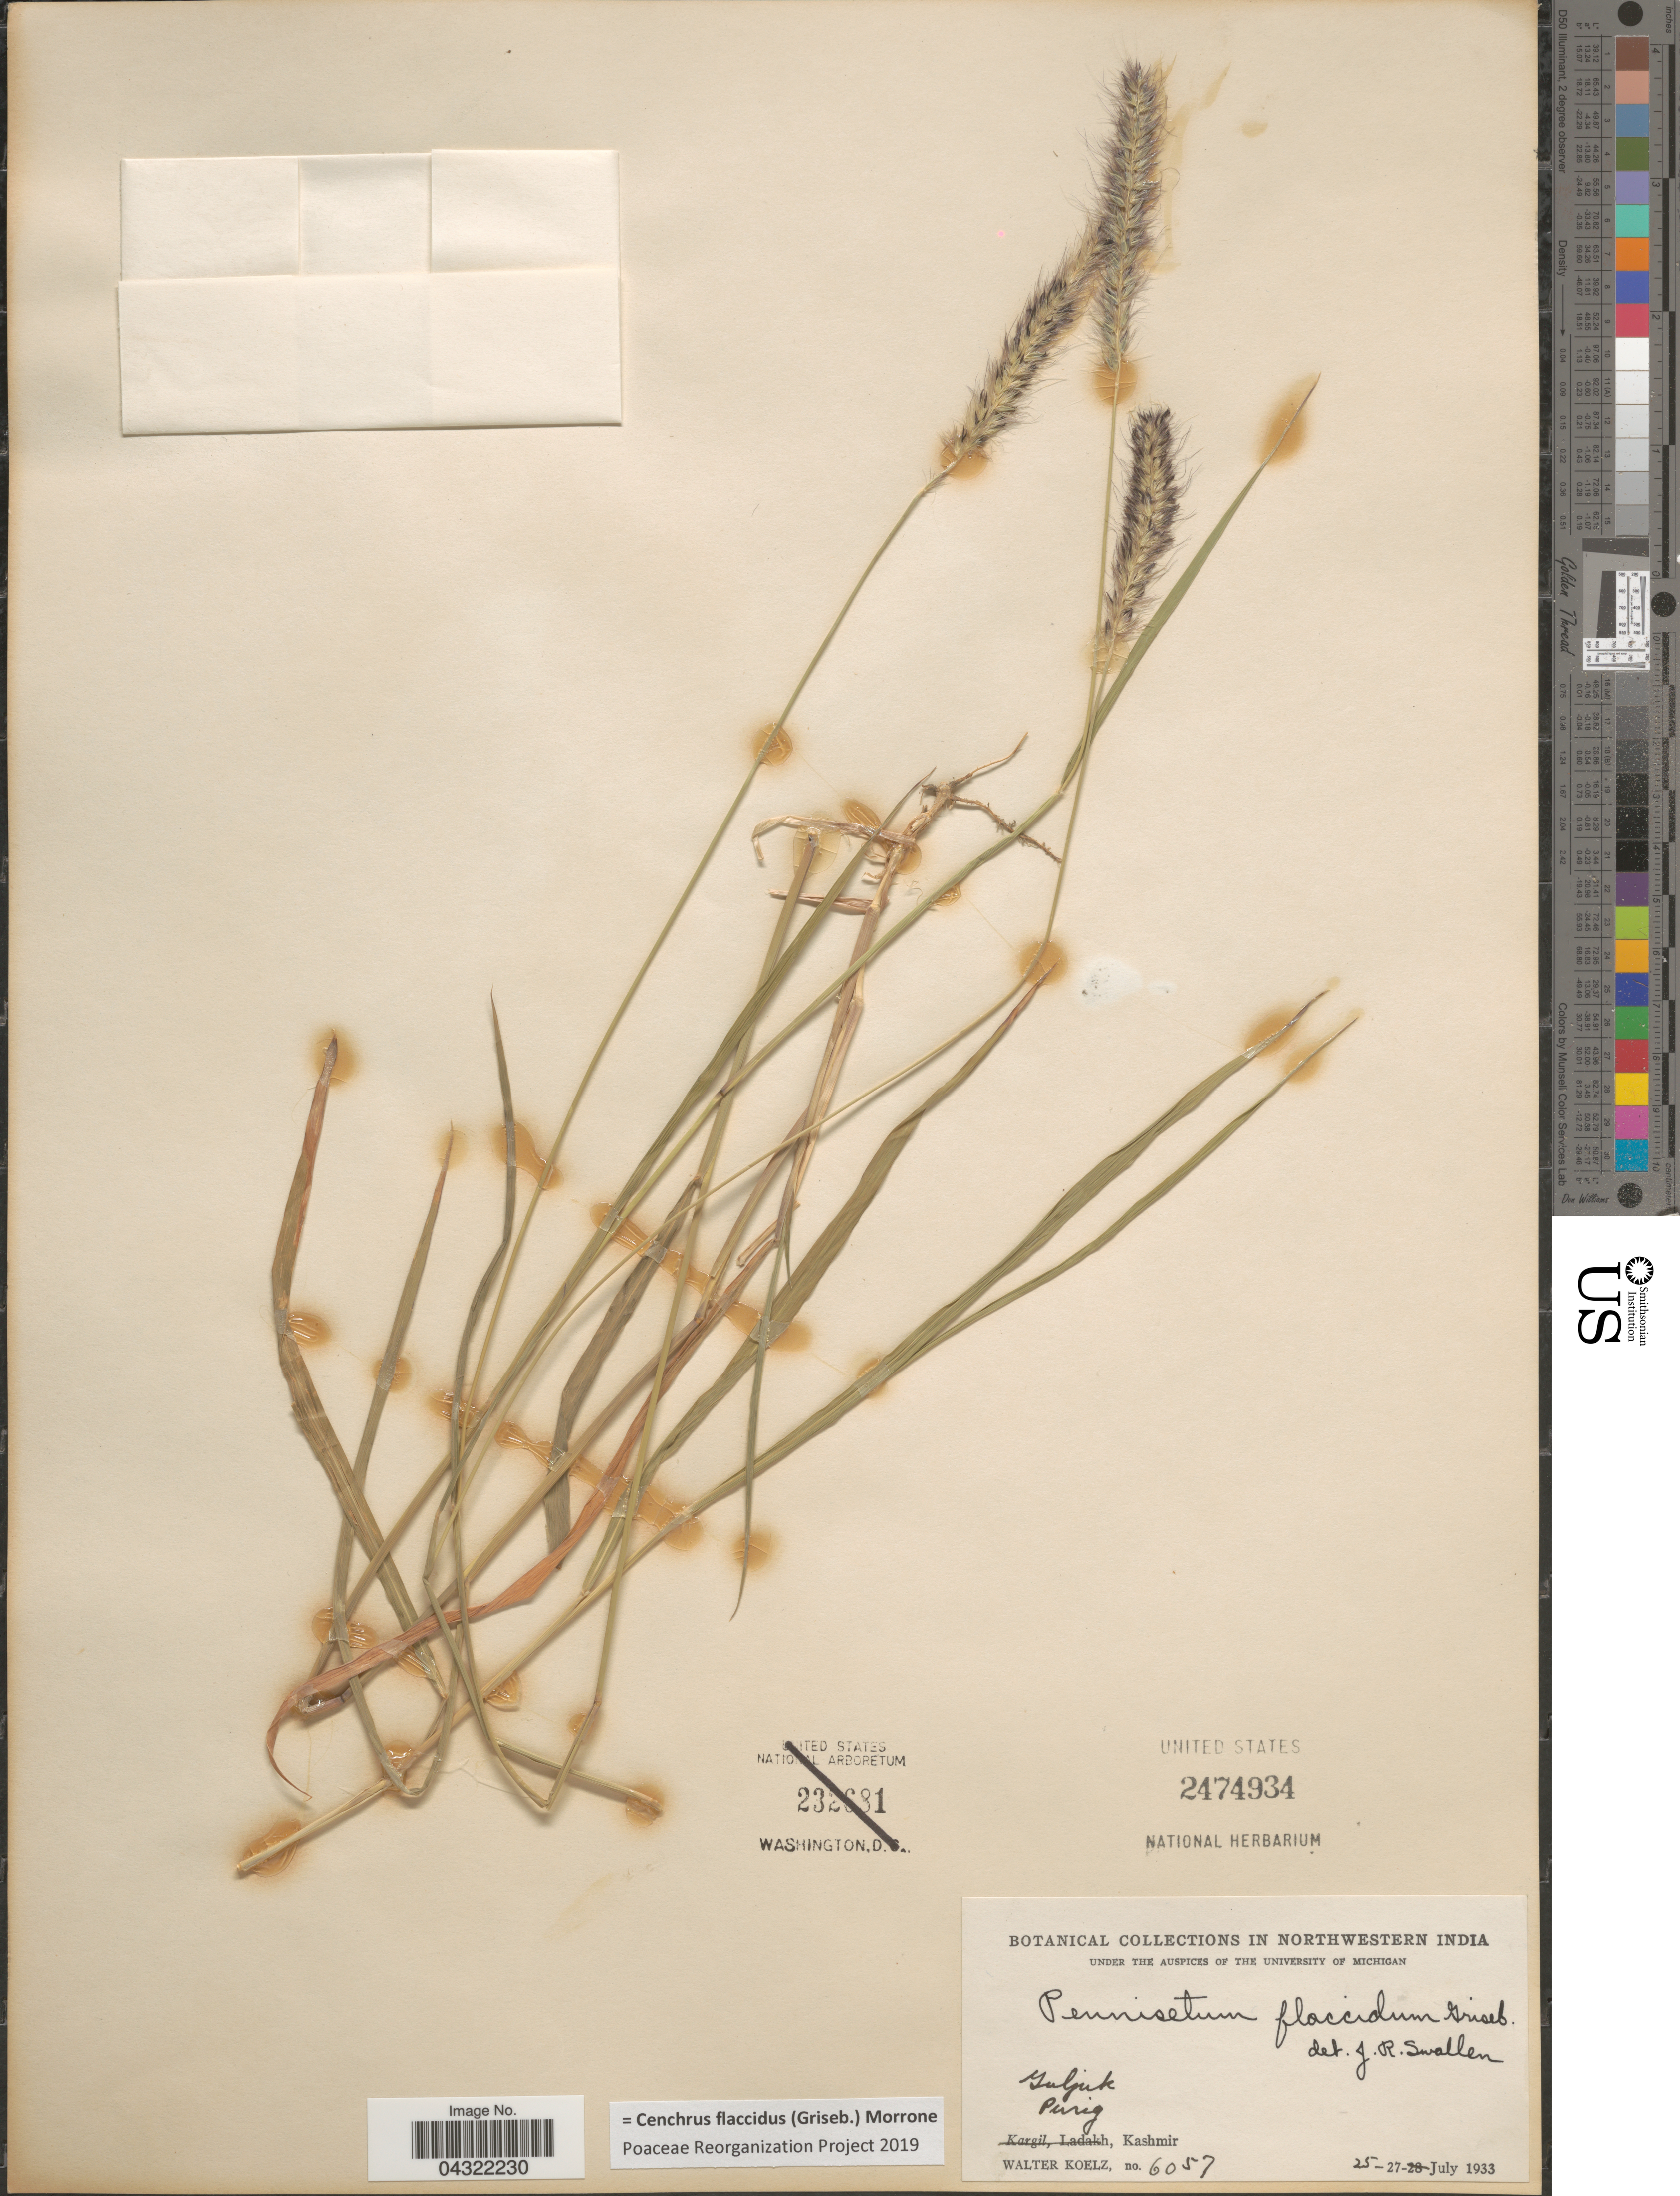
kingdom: Plantae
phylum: Tracheophyta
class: Liliopsida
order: Poales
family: Poaceae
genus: Cenchrus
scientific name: Cenchrus flaccidus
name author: (Griseb.) Morrone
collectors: W. N. Koelz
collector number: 6057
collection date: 1933-07-25/1933-07-27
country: India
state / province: Jammu and Kashmir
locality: Northwestern India. Yuljuk. Purig, Kashmir.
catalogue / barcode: US 2474934